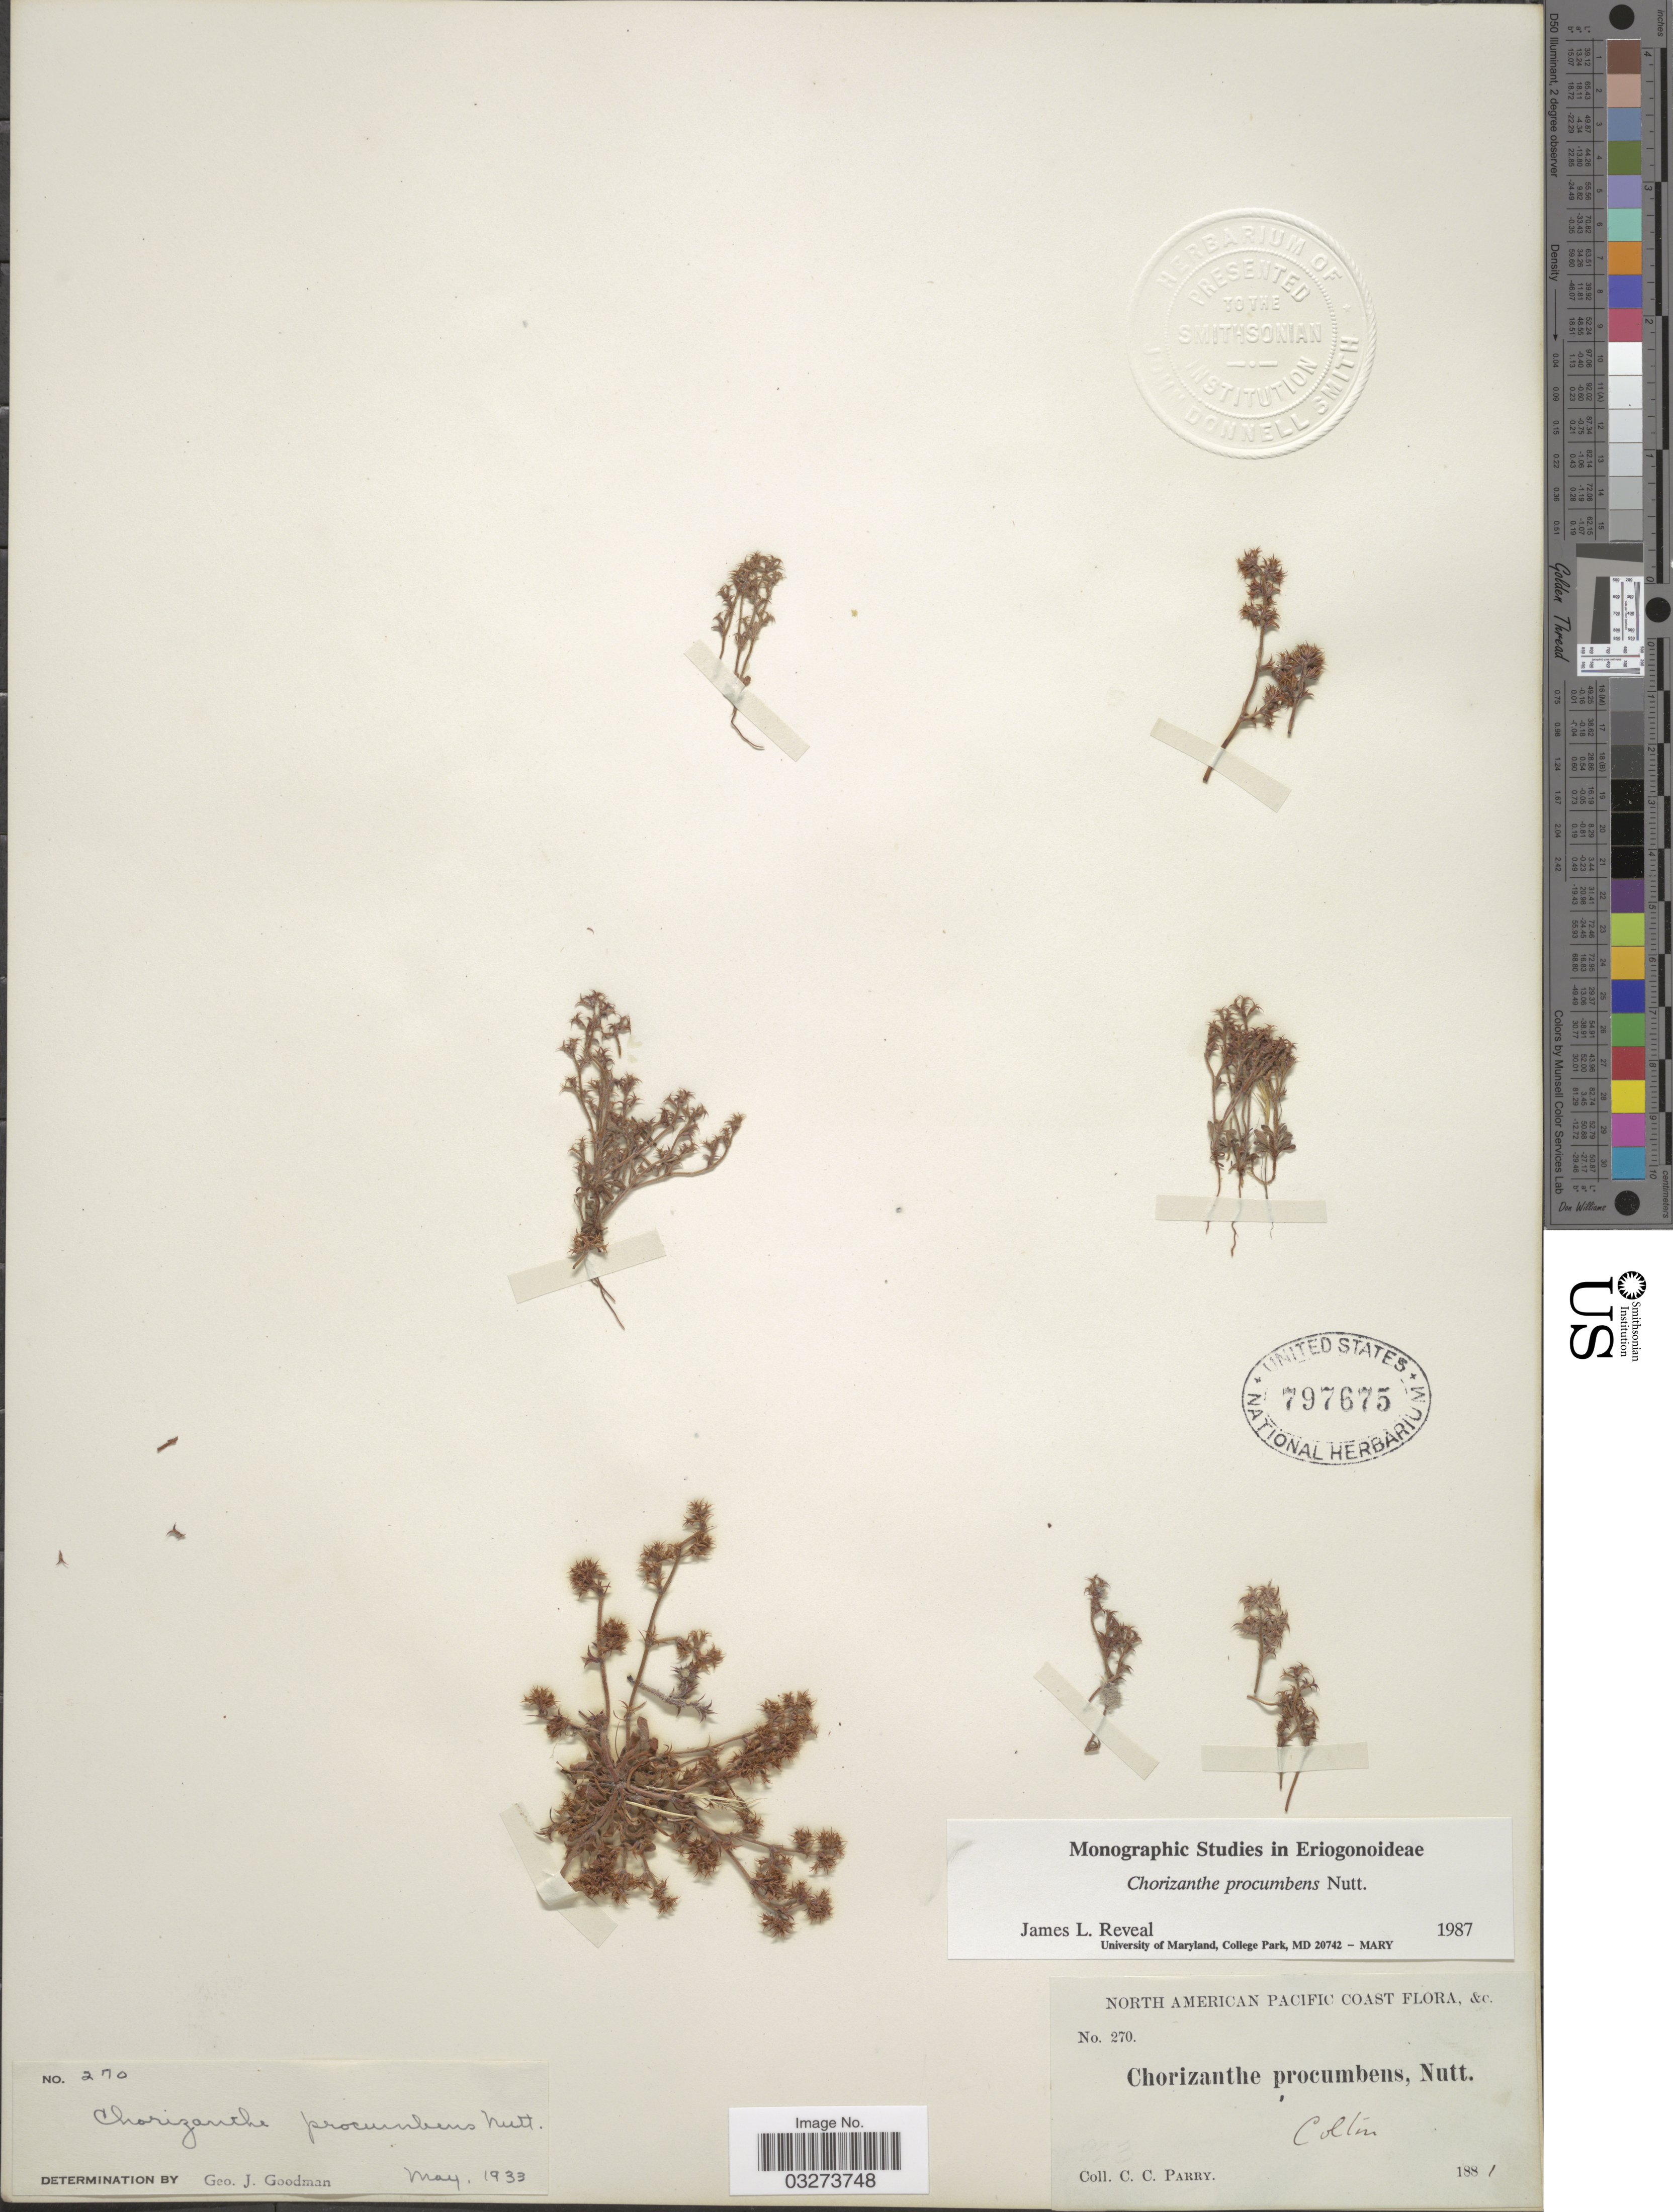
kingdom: Plantae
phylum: Tracheophyta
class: Magnoliopsida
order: Caryophyllales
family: Polygonaceae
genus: Chorizanthe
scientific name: Chorizanthe procumbens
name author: Nutt.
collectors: C. C. Parry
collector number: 270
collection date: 1881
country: United States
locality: North American Pacific Coast, &c., Collin.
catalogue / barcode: US 797675